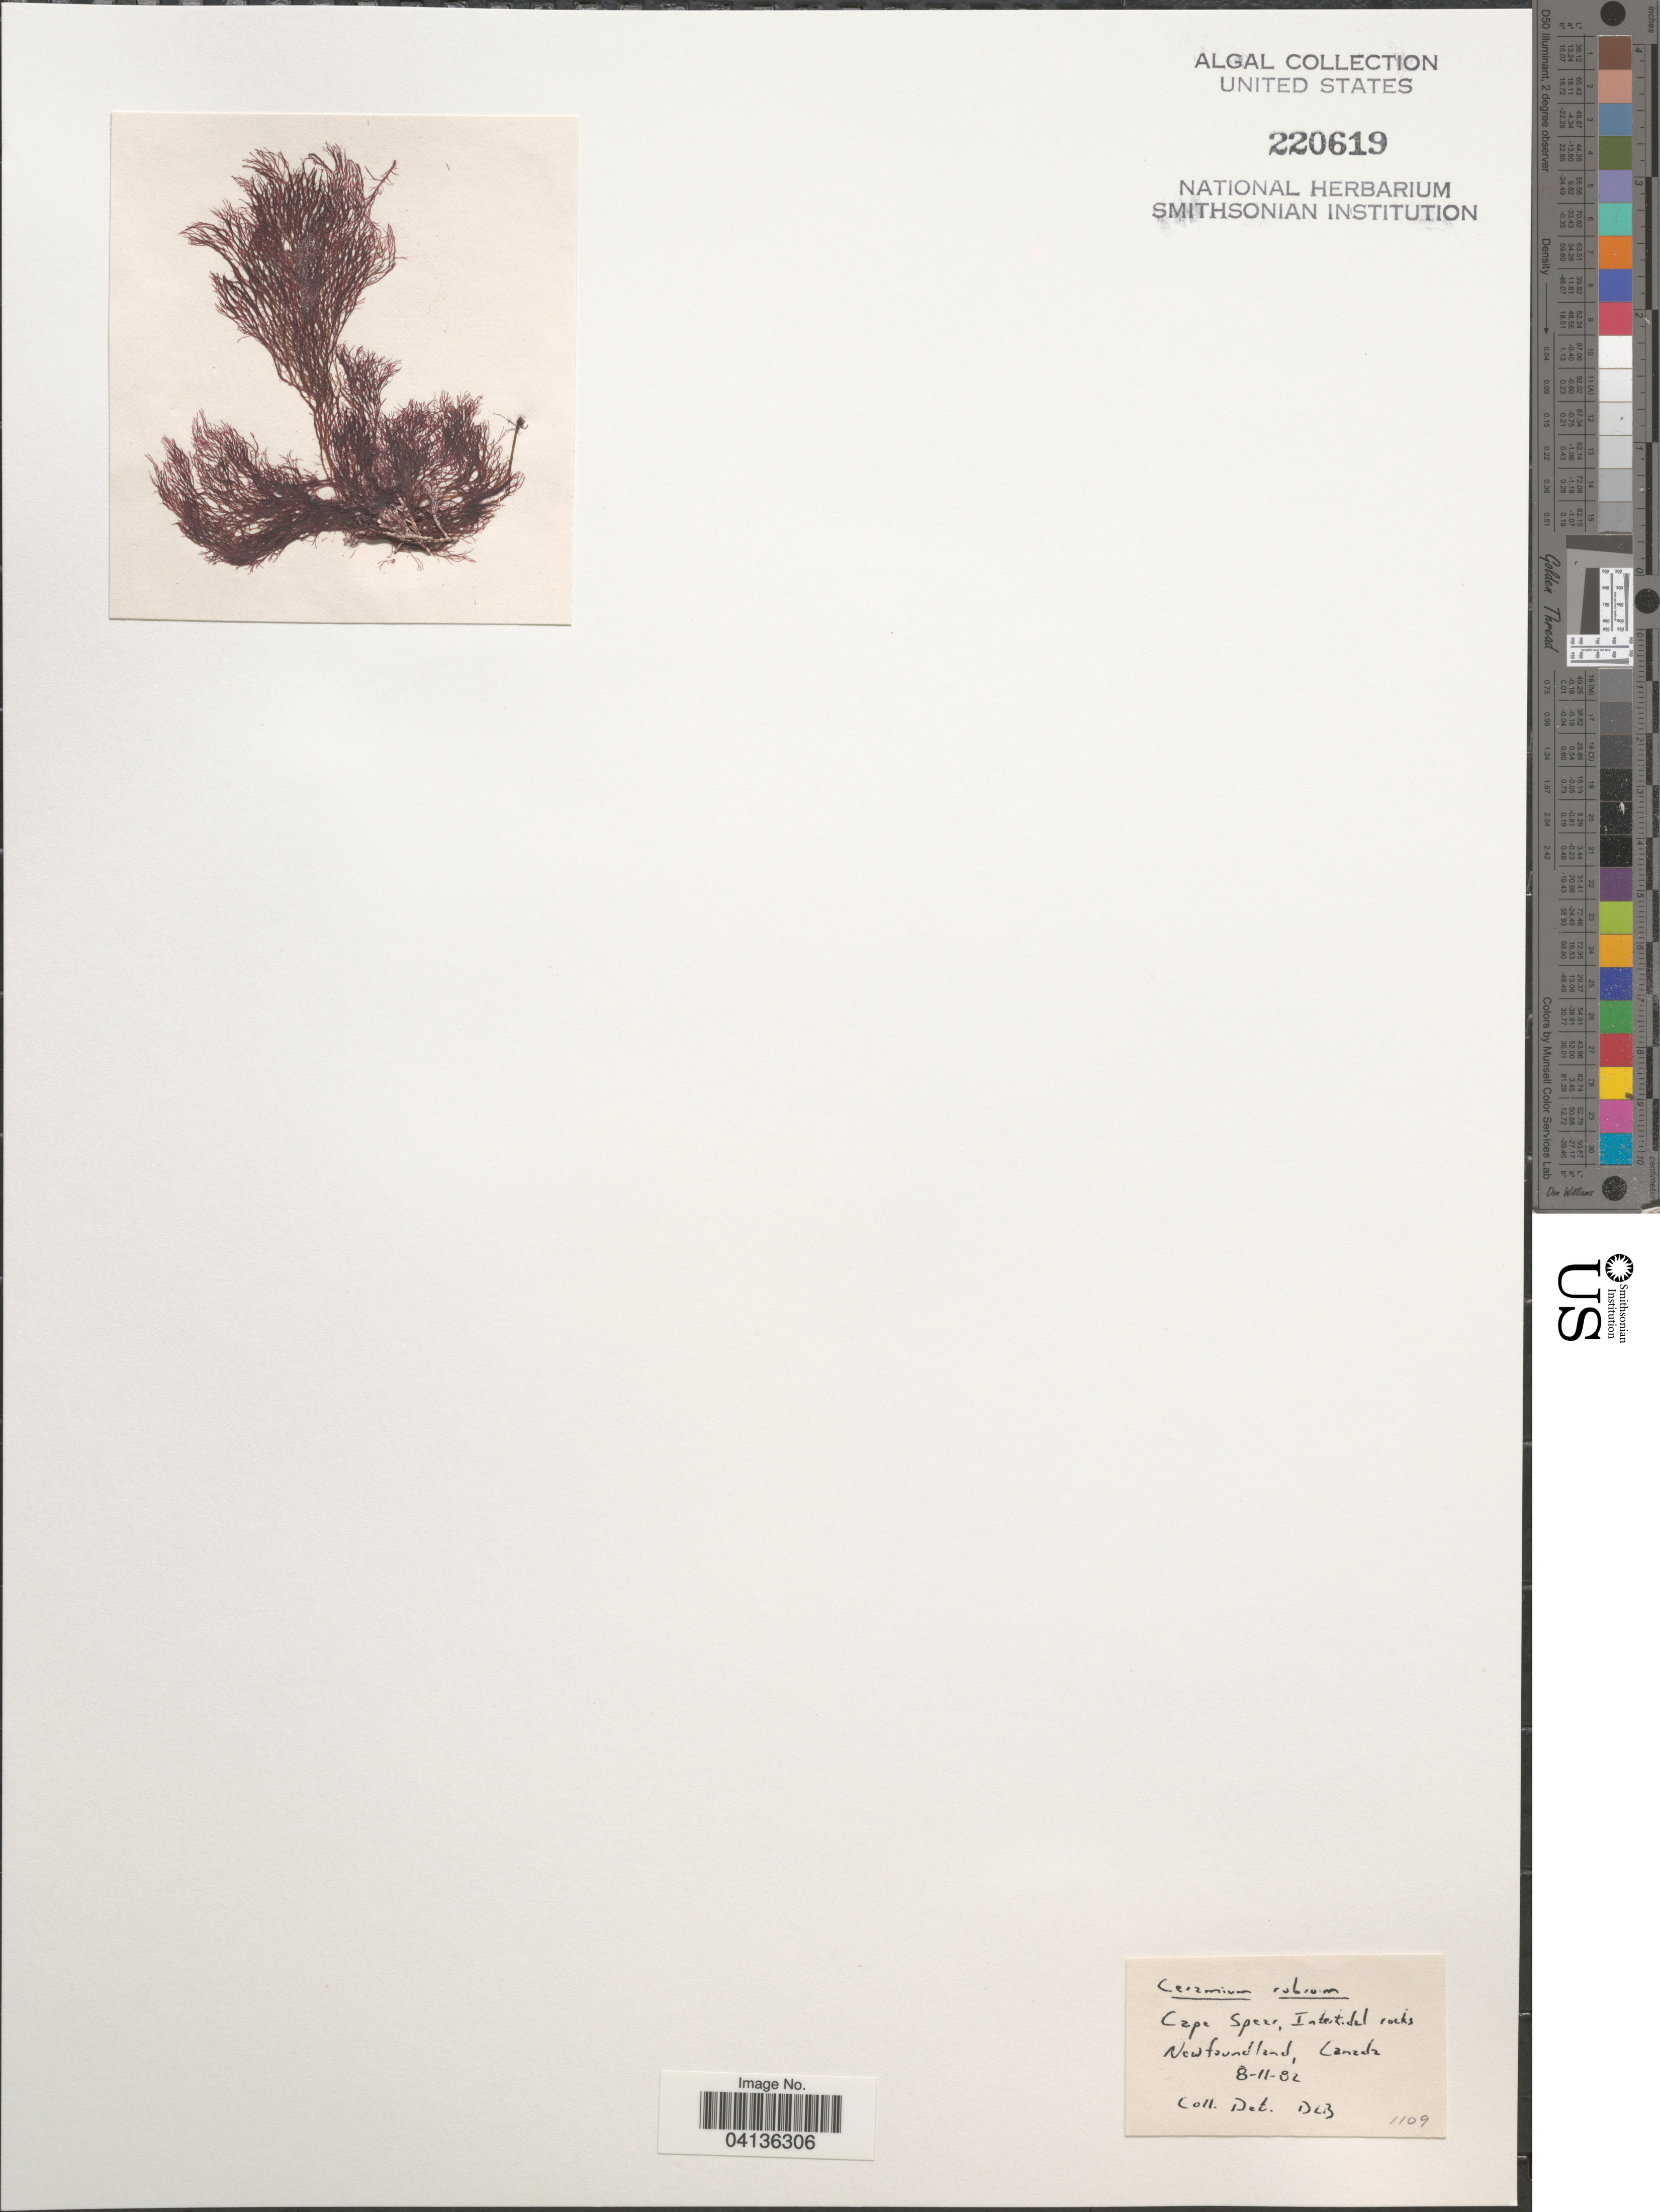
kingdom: Plantae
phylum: Rhodophyta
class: Florideophyceae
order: Ceramiales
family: Ceramiaceae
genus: Ceramium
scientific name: Ceramium rubrum var. stimpsoni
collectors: D. L. B.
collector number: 1109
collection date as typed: Transcribed d/m/y: 8/11/82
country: Canada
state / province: Newfoundland and Labrador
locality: Cape Spear, Intertidal rocks.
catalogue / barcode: US 220619